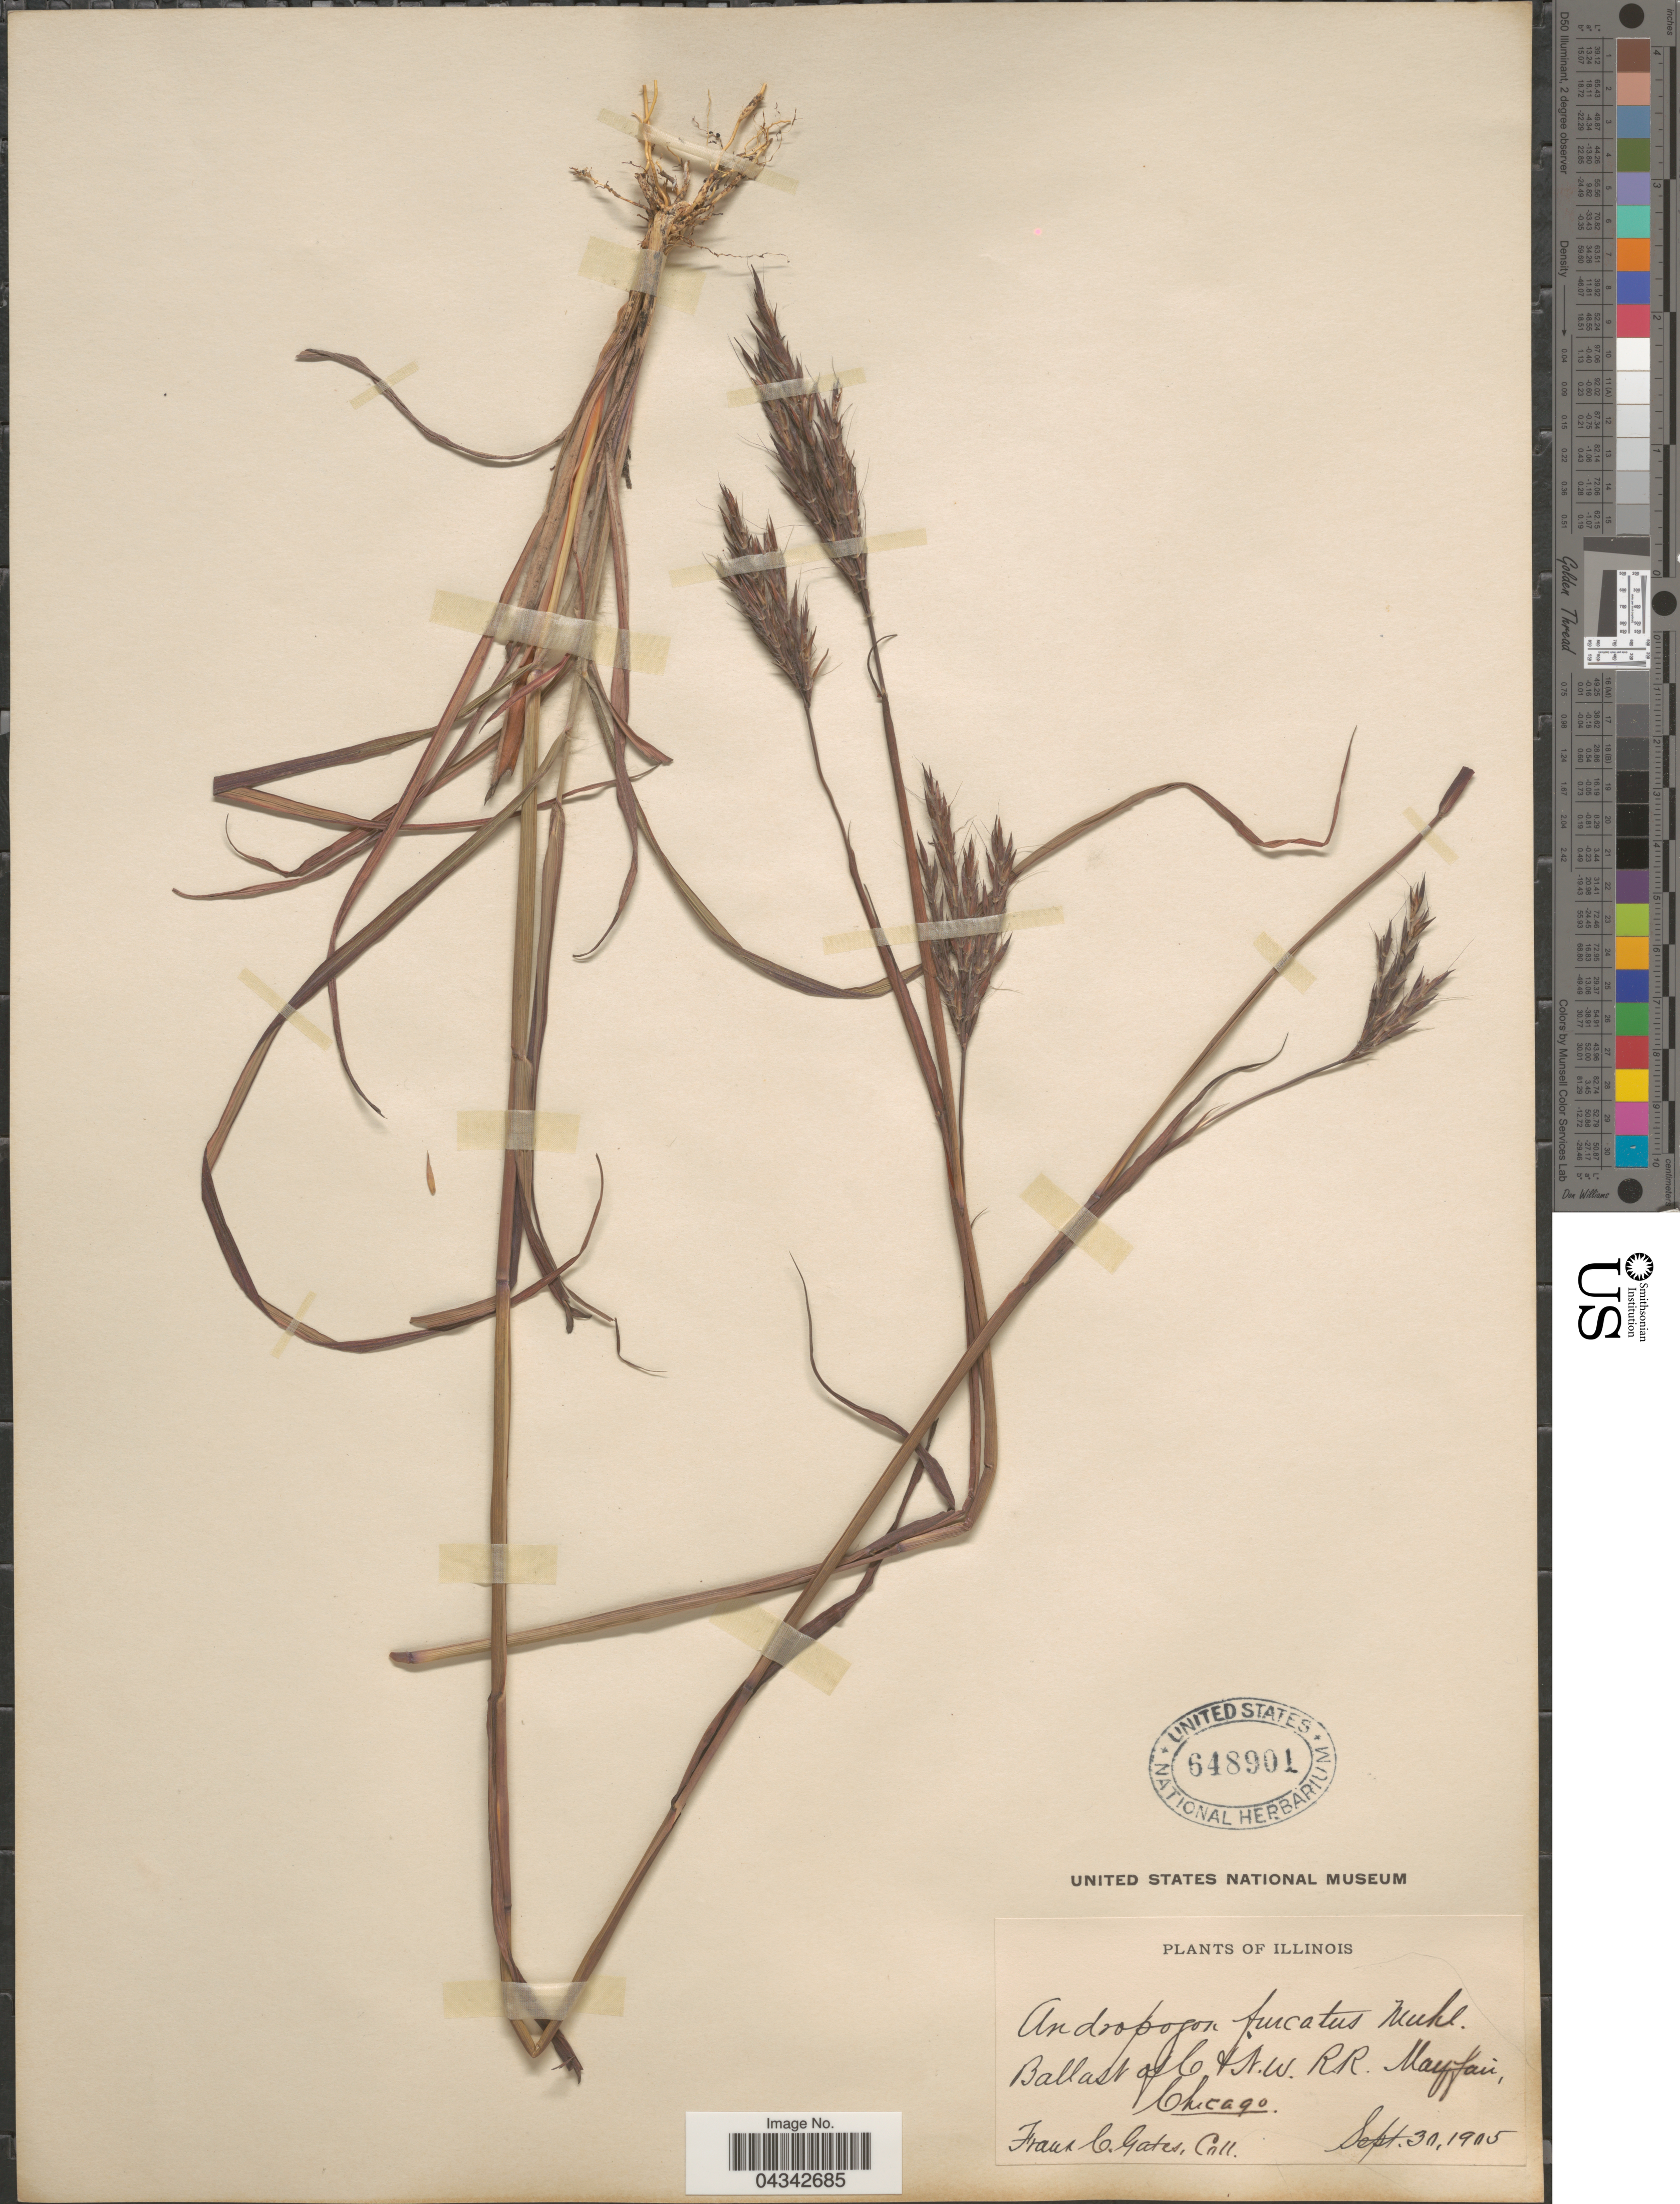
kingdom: Plantae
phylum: Tracheophyta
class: Liliopsida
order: Poales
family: Poaceae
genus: Andropogon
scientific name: Andropogon gerardii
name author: Vitman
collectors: F. C. Gates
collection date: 1905-09-30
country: United States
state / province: Illinois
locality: Ballast of C. & N.W. R.R. Mayfair, Chicago.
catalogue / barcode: US 648901